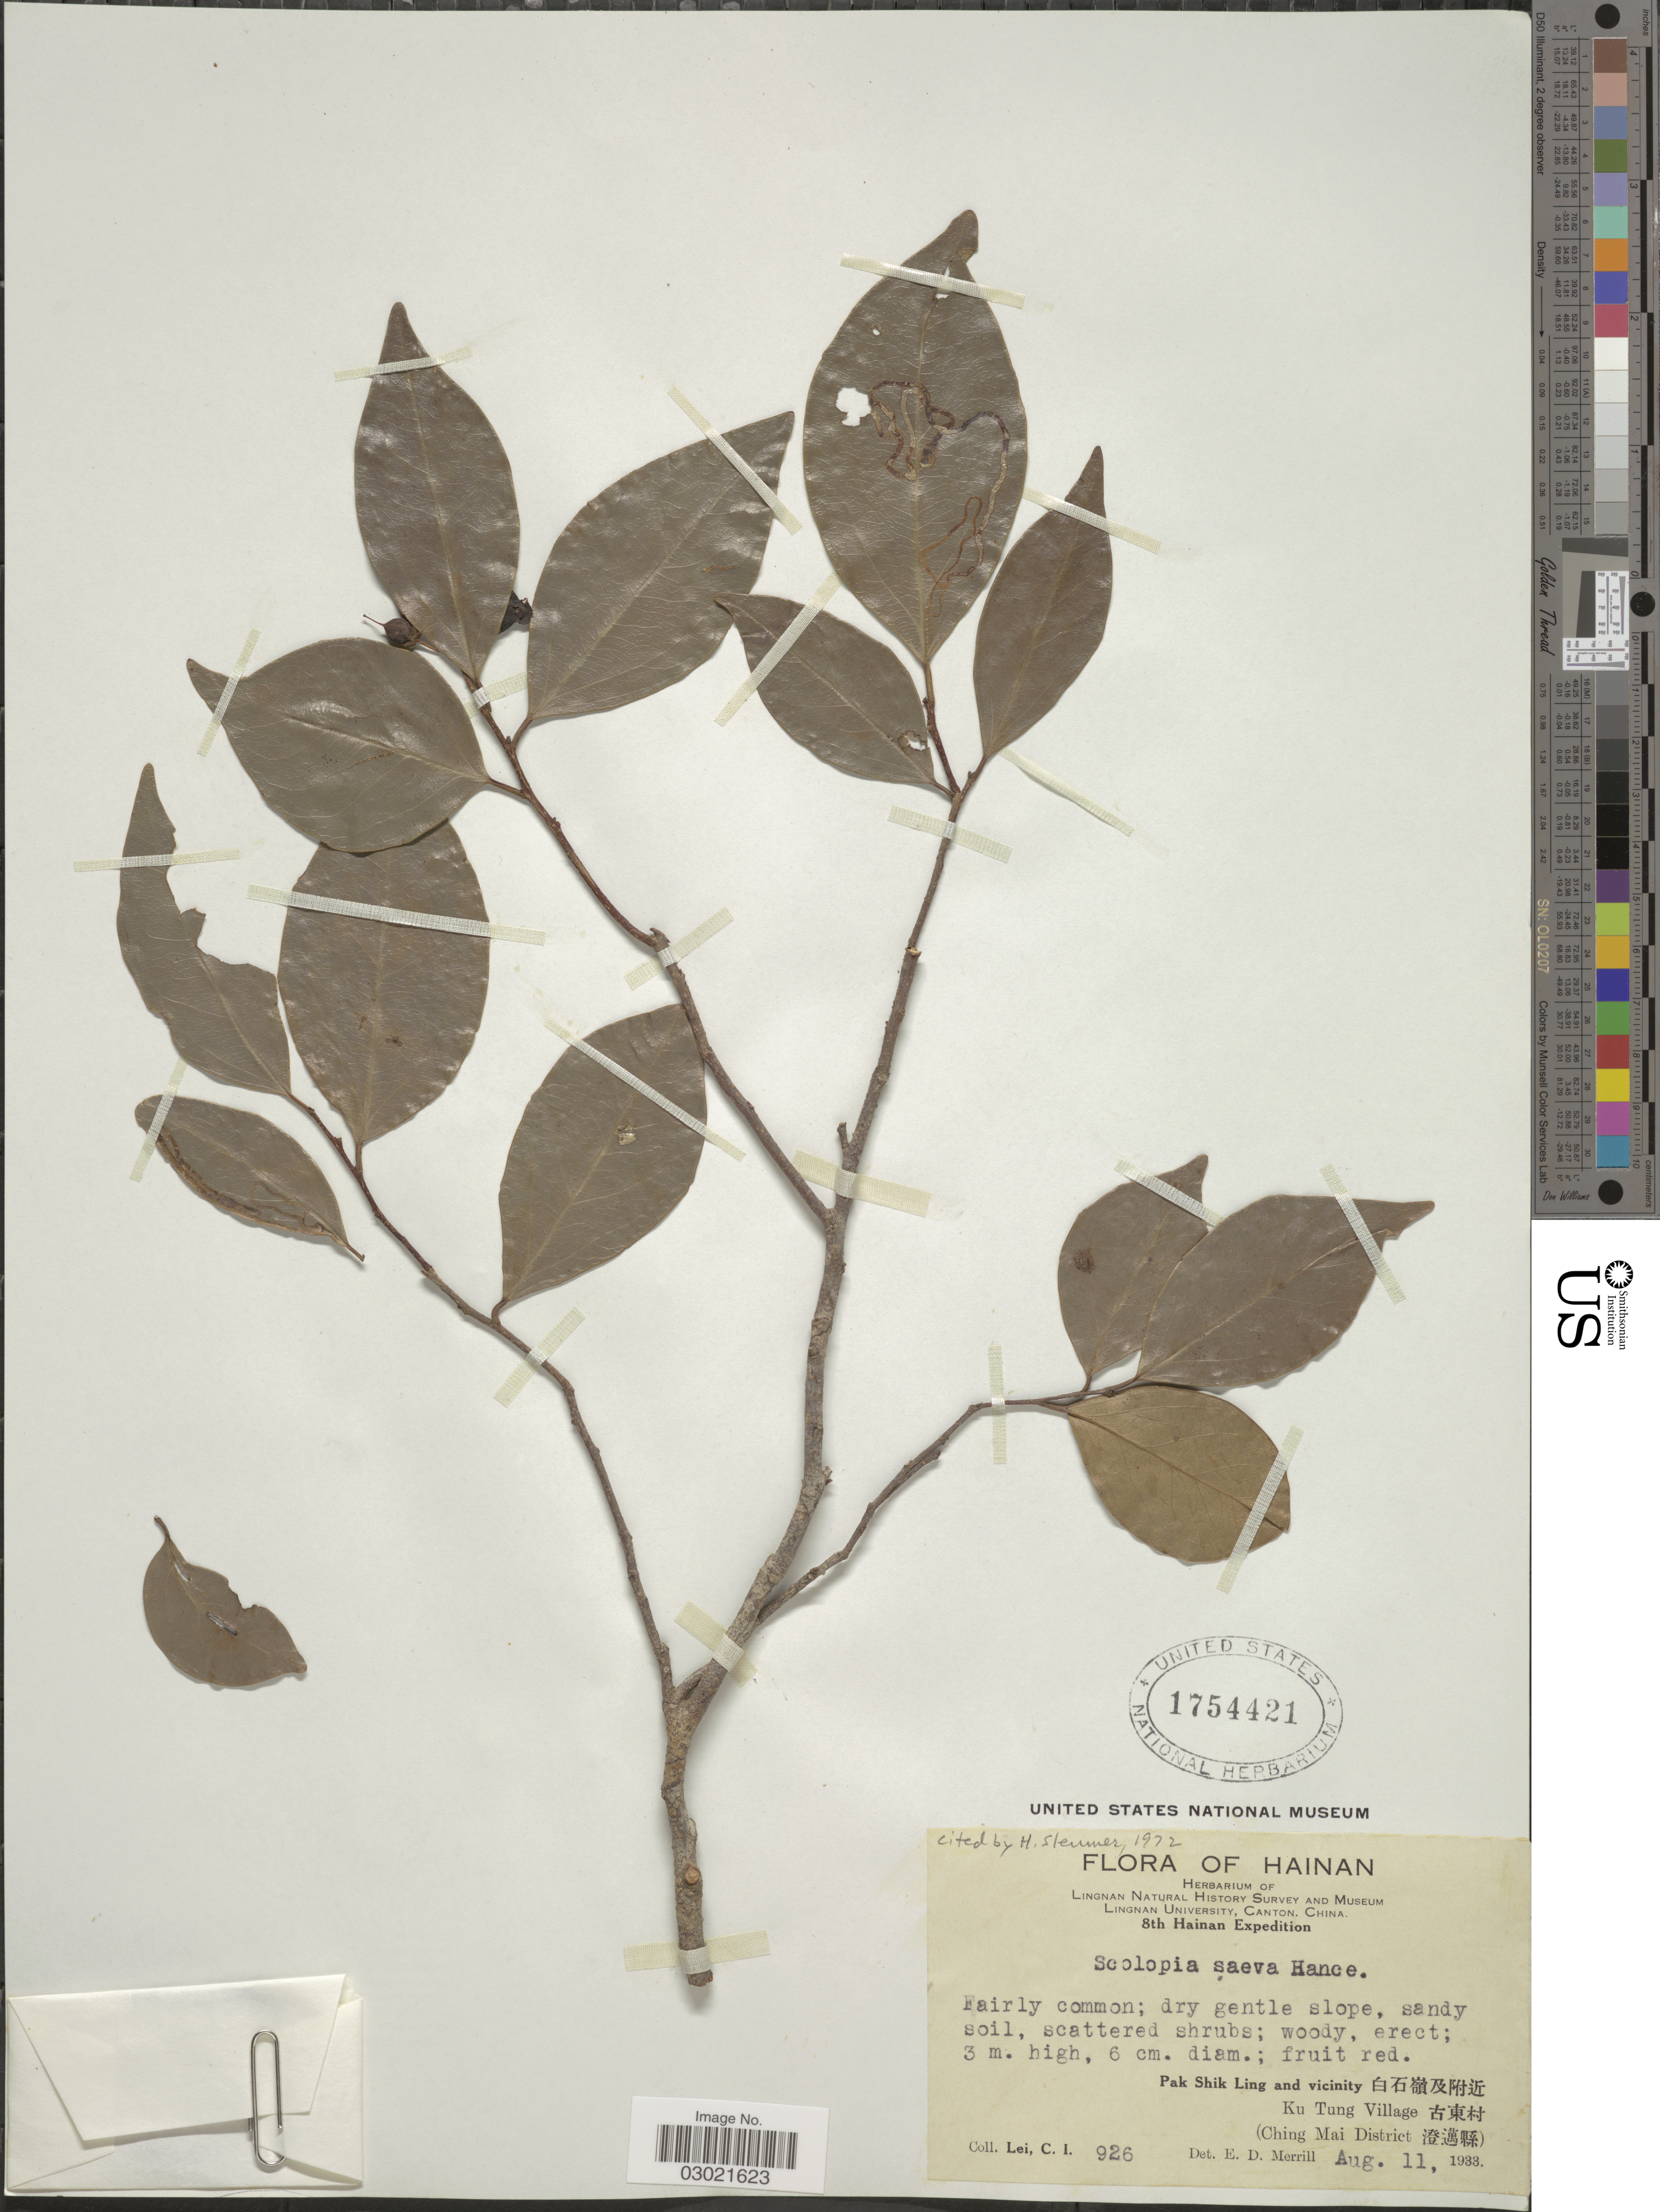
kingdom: Plantae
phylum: Tracheophyta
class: Magnoliopsida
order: Malpighiales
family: Salicaceae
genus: Scolopia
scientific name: Scolopia saeva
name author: (Hance) Hance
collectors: C. I. Lei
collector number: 926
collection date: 1933-08-11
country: China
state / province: Hainan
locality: Pak Shik Ling and vicinity X. Ku Tung Village X. (Ching Mai District X).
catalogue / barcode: US 1754421